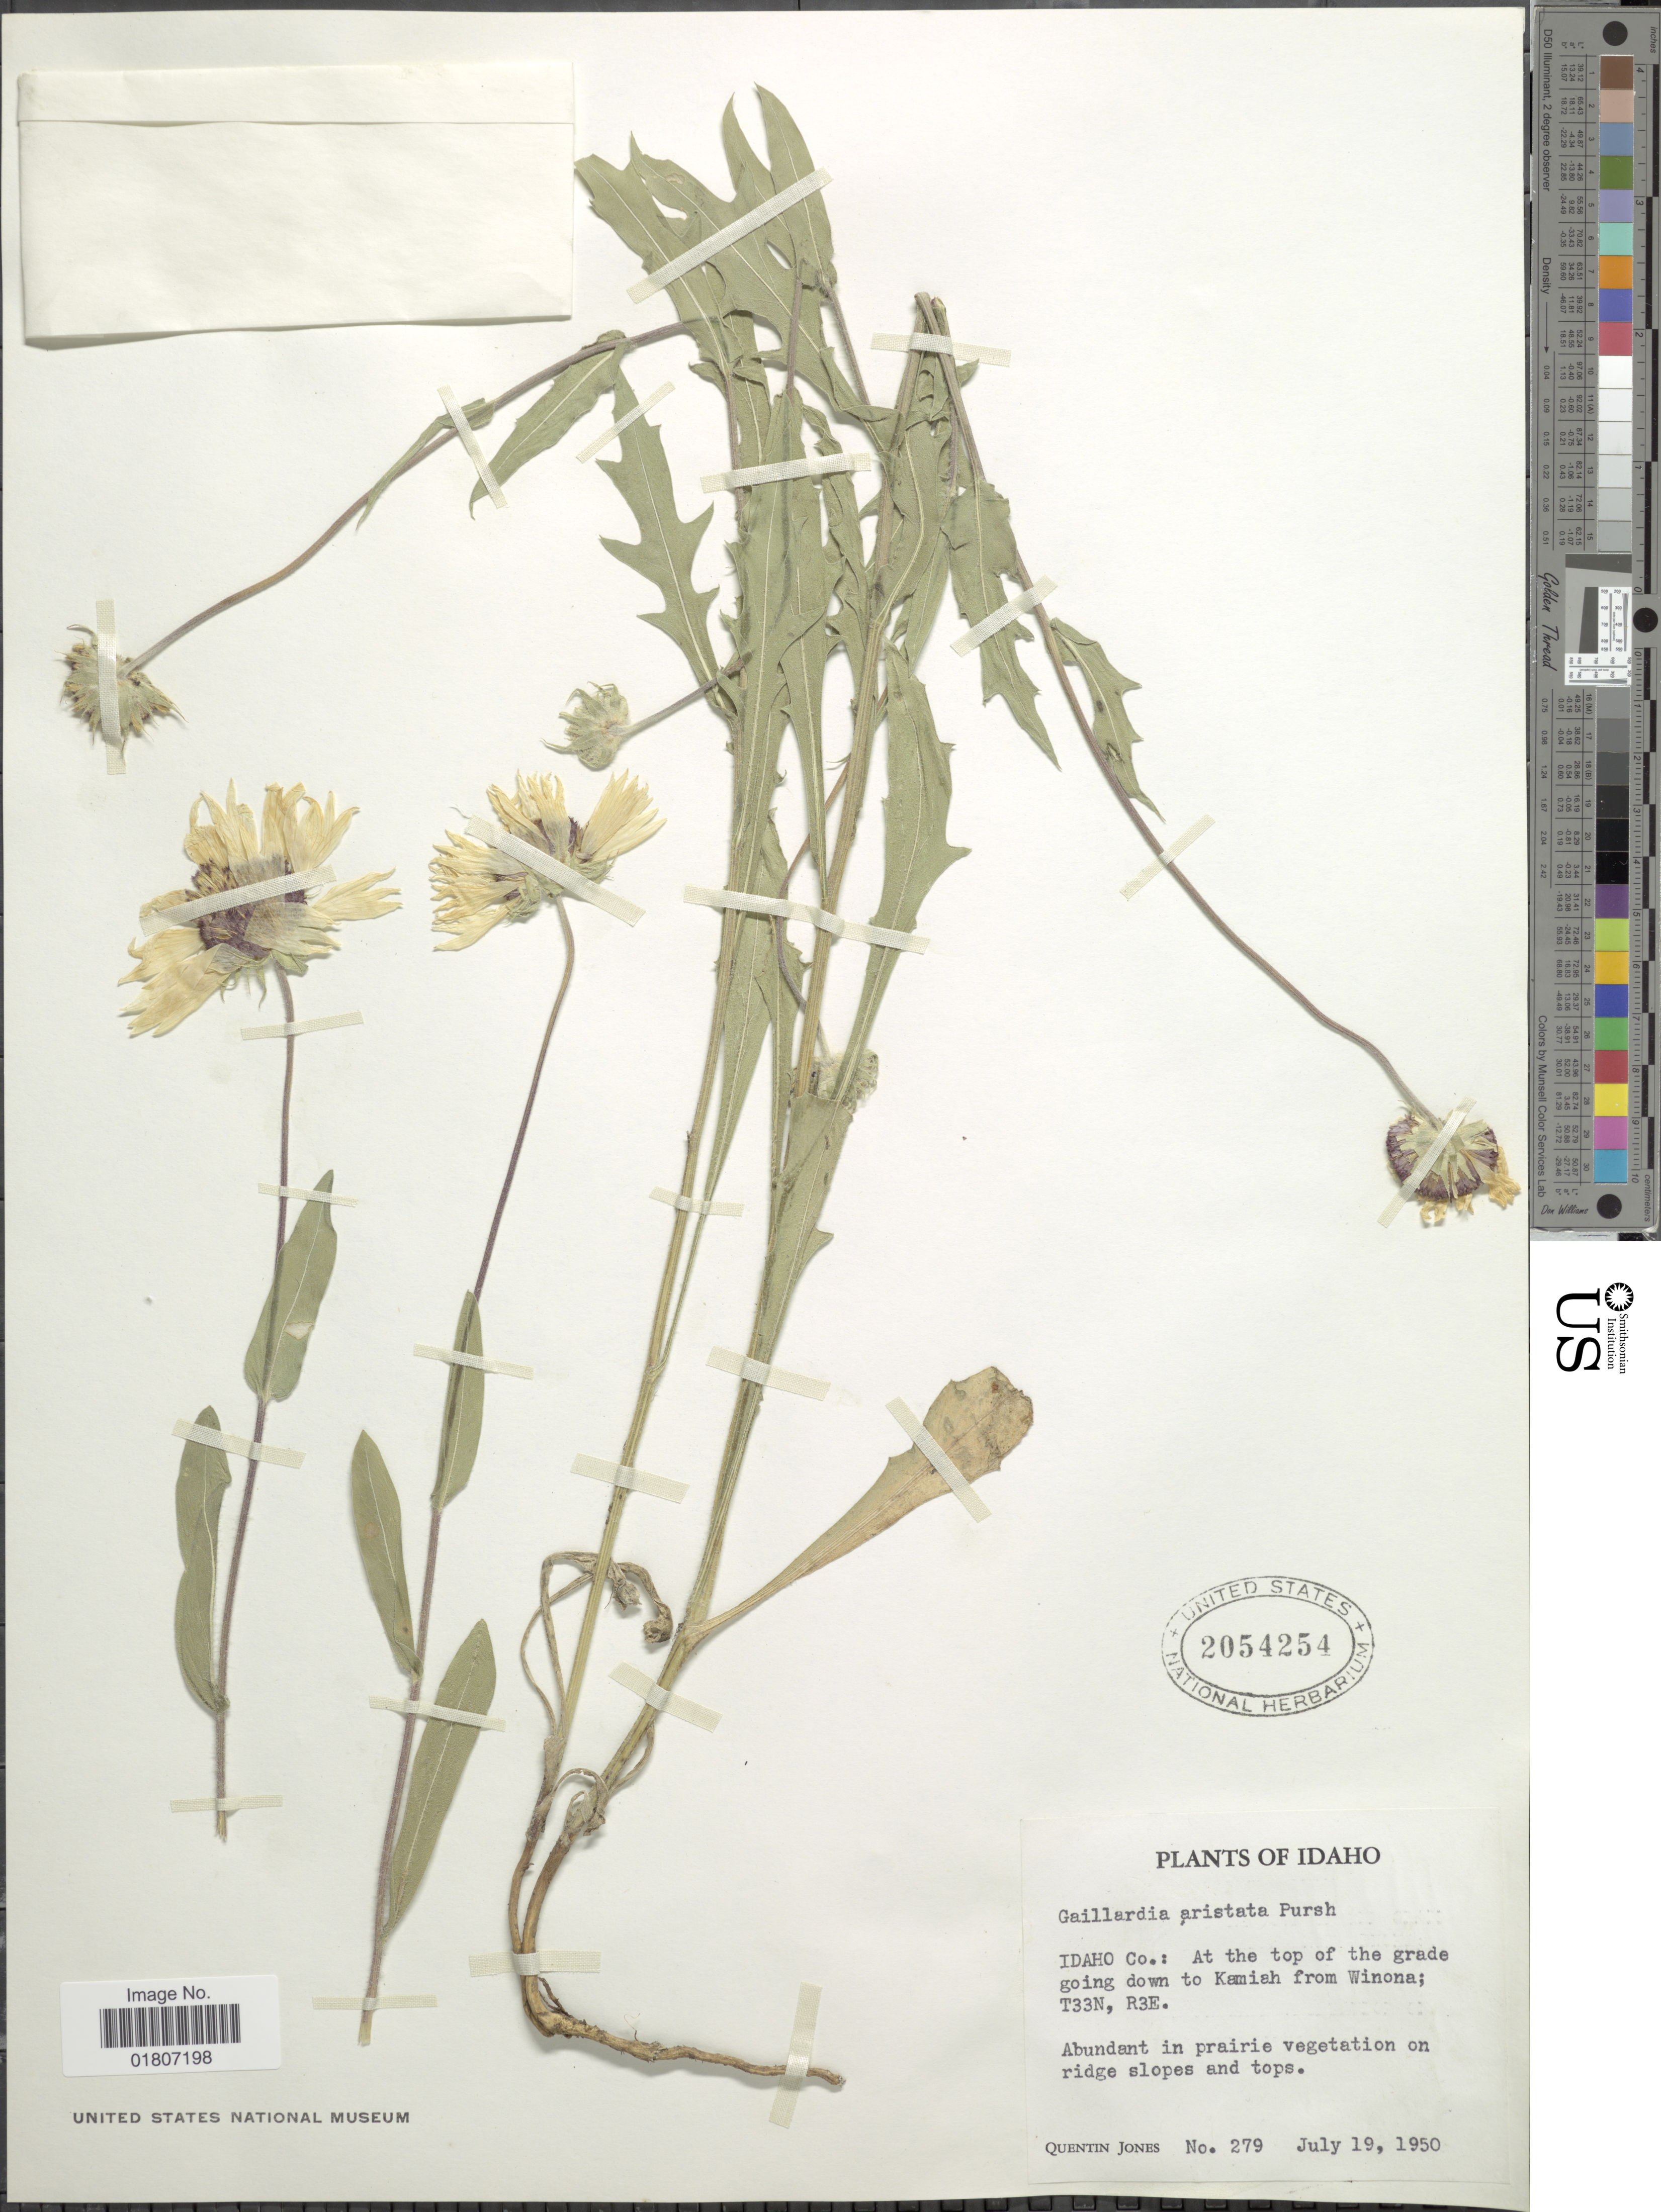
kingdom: Plantae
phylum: Tracheophyta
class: Magnoliopsida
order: Asterales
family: Asteraceae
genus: Gaillardia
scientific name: Gaillardia aristata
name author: Pursh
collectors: Q. Jones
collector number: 279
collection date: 1950-07-19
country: United States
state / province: Idaho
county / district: Idaho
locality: At the top of the grade going down to Kamish from Winona; T33N, R3E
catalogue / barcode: US 2054254